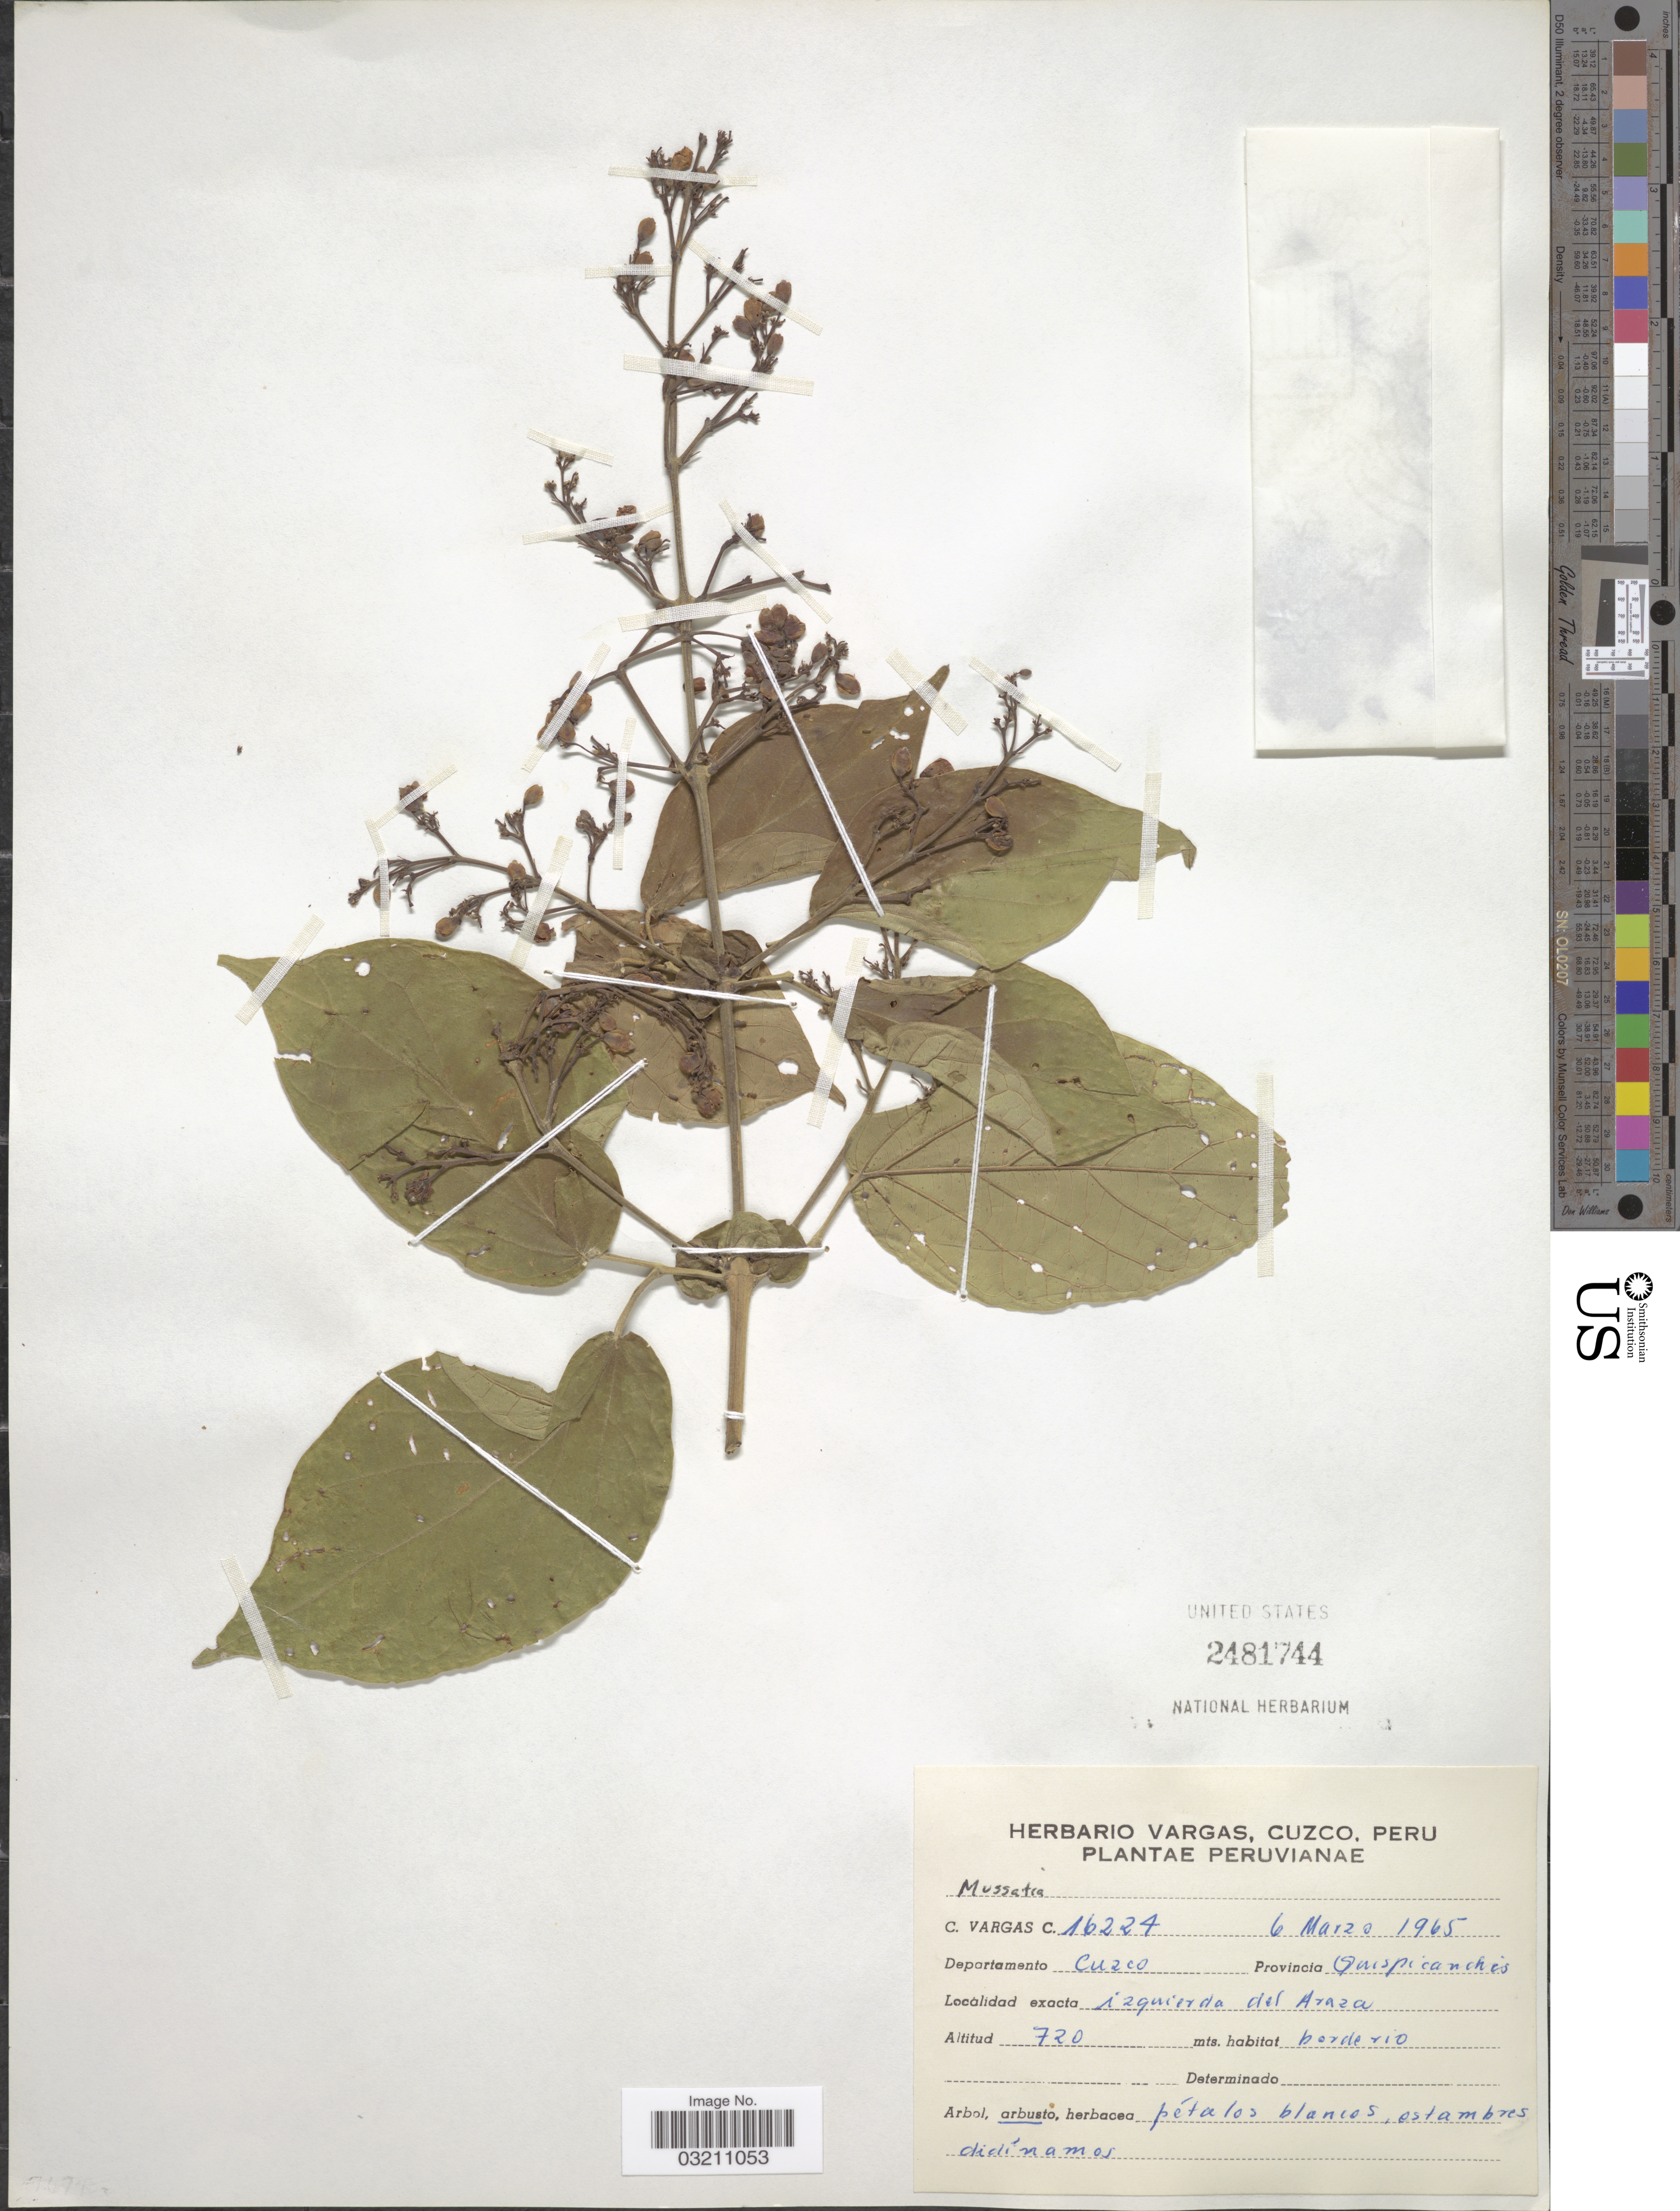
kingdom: Plantae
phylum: Tracheophyta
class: Magnoliopsida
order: Lamiales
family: Bignoniaceae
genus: Fridericia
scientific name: Fridericia sp.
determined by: Frazão, A.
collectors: C. Vargas Calderón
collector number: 16224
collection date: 1965-03-06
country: Peru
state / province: Cusco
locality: Departamento Cuzco. Provincia Quispicanches. Uzquierda del Araza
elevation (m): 720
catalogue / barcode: US 2481744